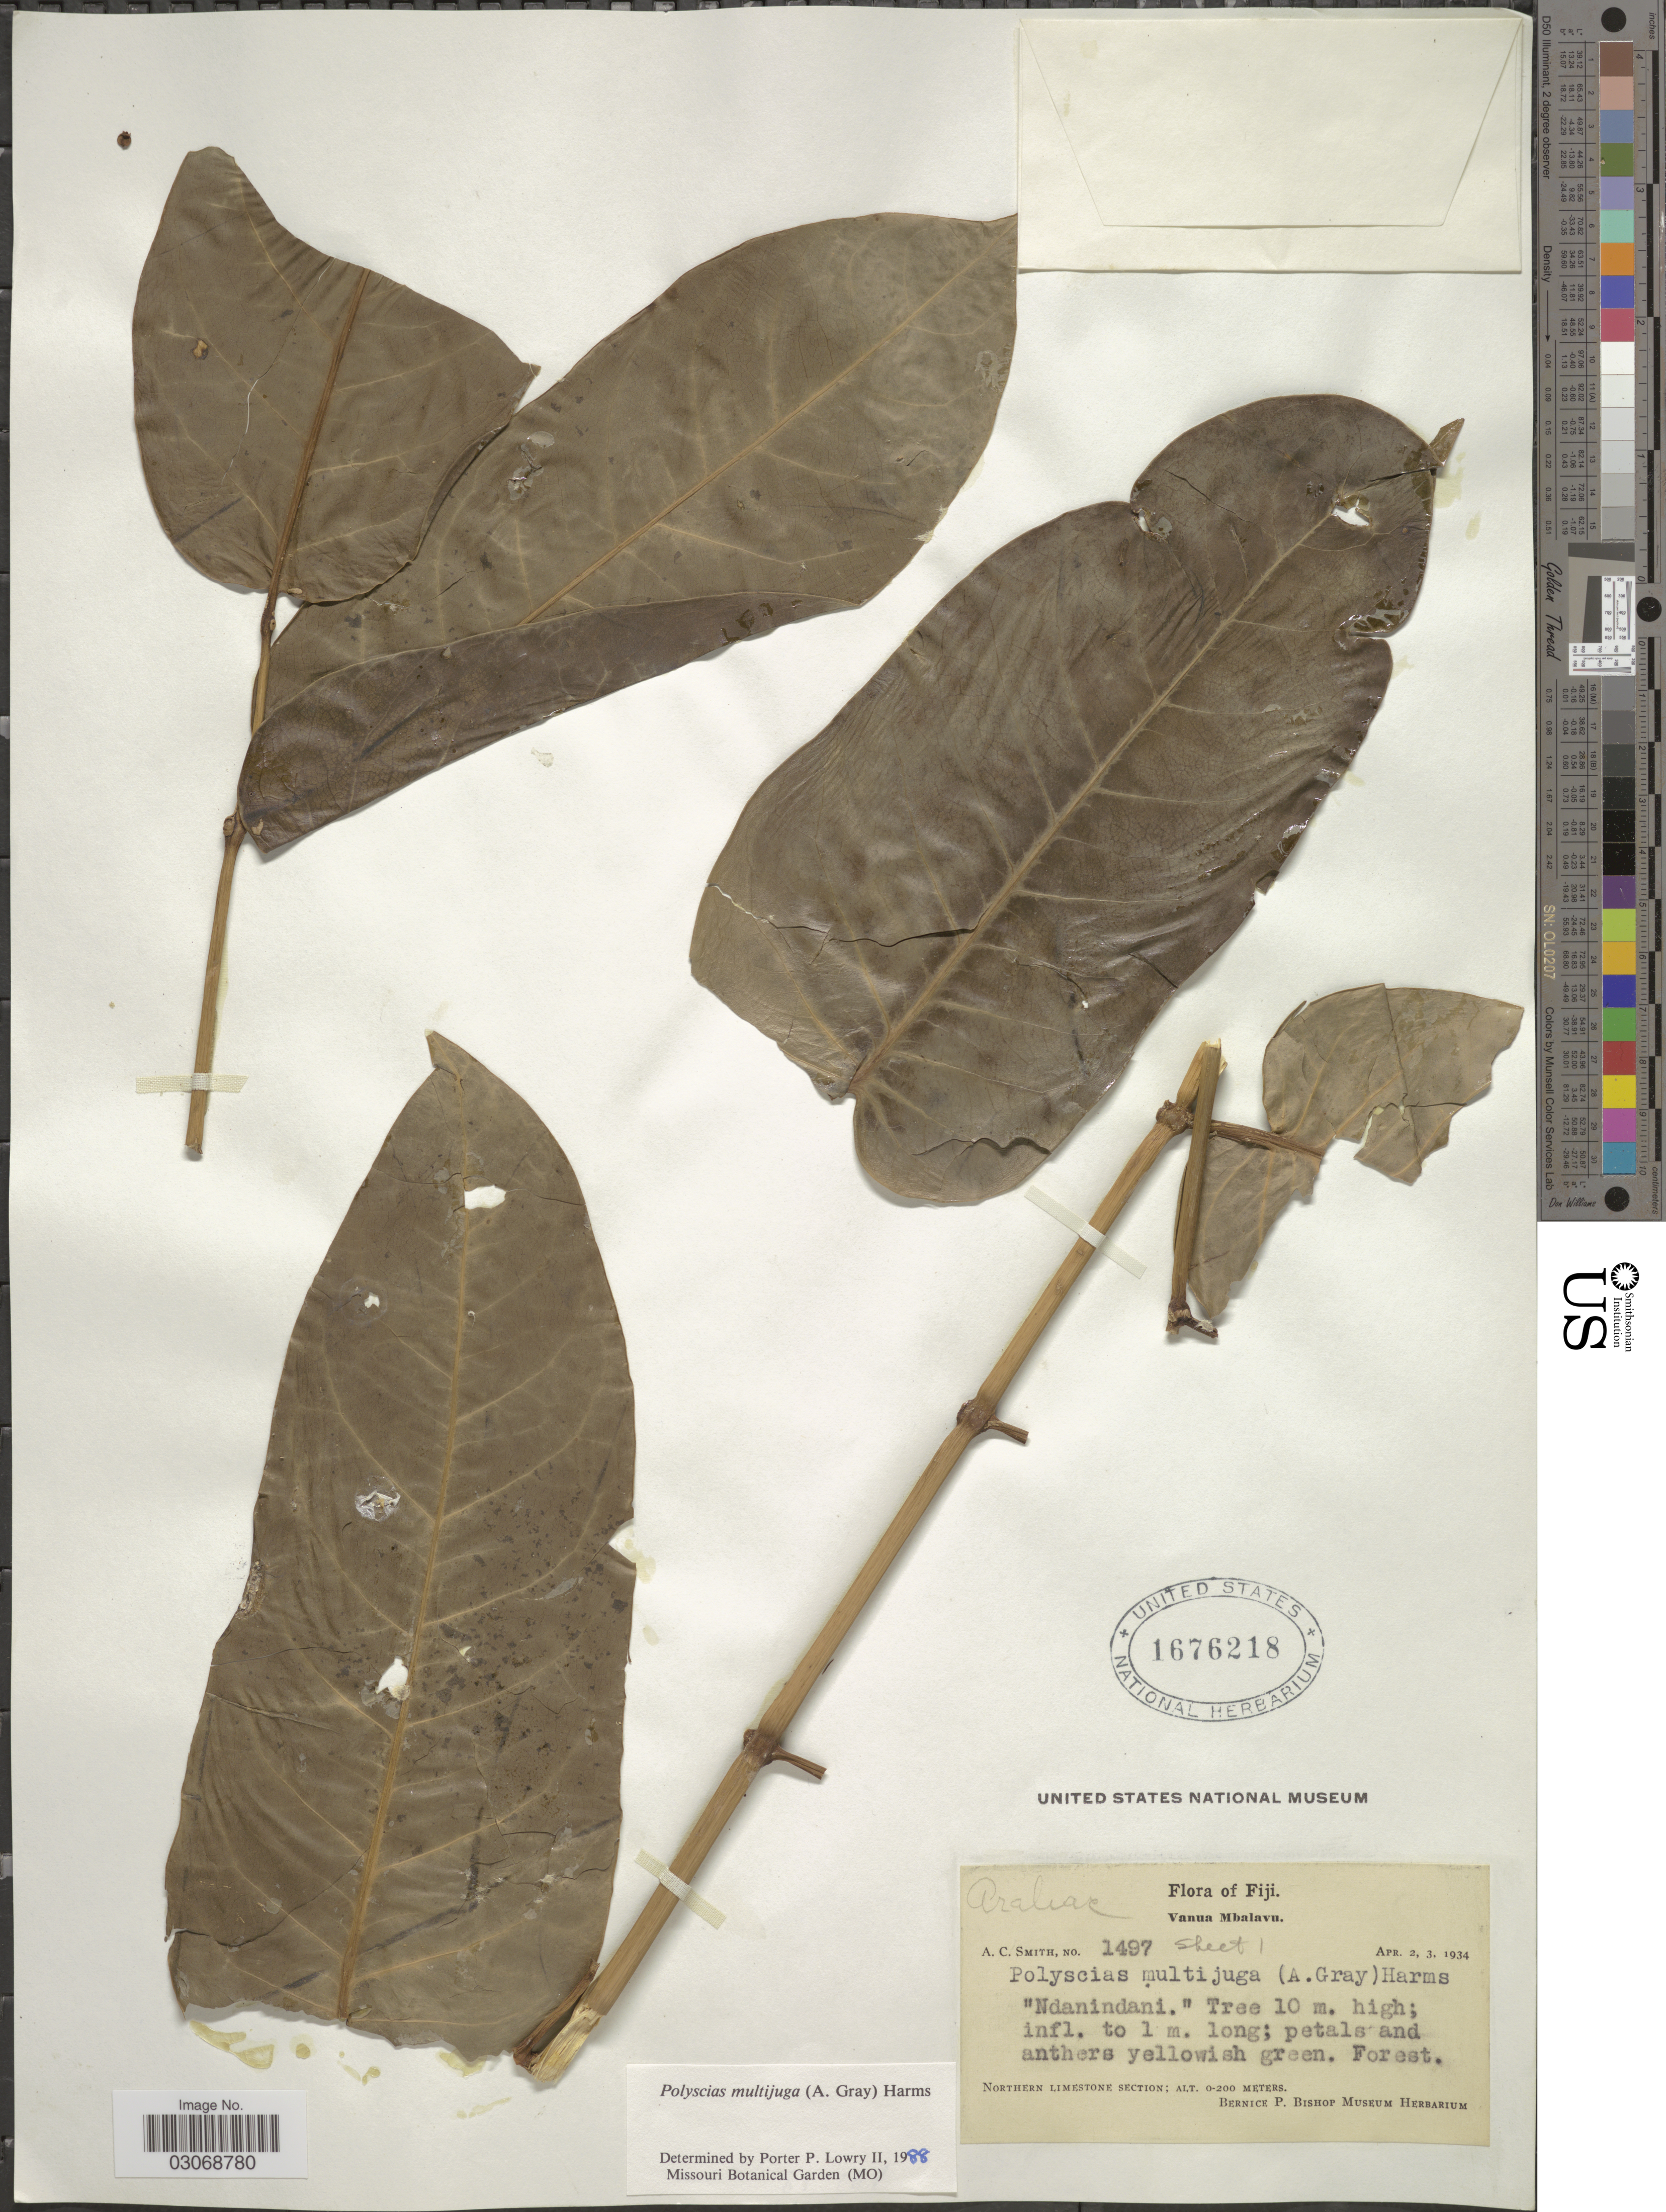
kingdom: Plantae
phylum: Tracheophyta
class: Magnoliopsida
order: Apiales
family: Araliaceae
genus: Polyscias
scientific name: Polyscias multijuga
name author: Harms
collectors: A. C. Smith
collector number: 1497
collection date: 1934-04-02/1934-04-03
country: Fiji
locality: Vanua Mbalavu. Northern Limestone Section.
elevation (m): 0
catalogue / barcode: US 1676218